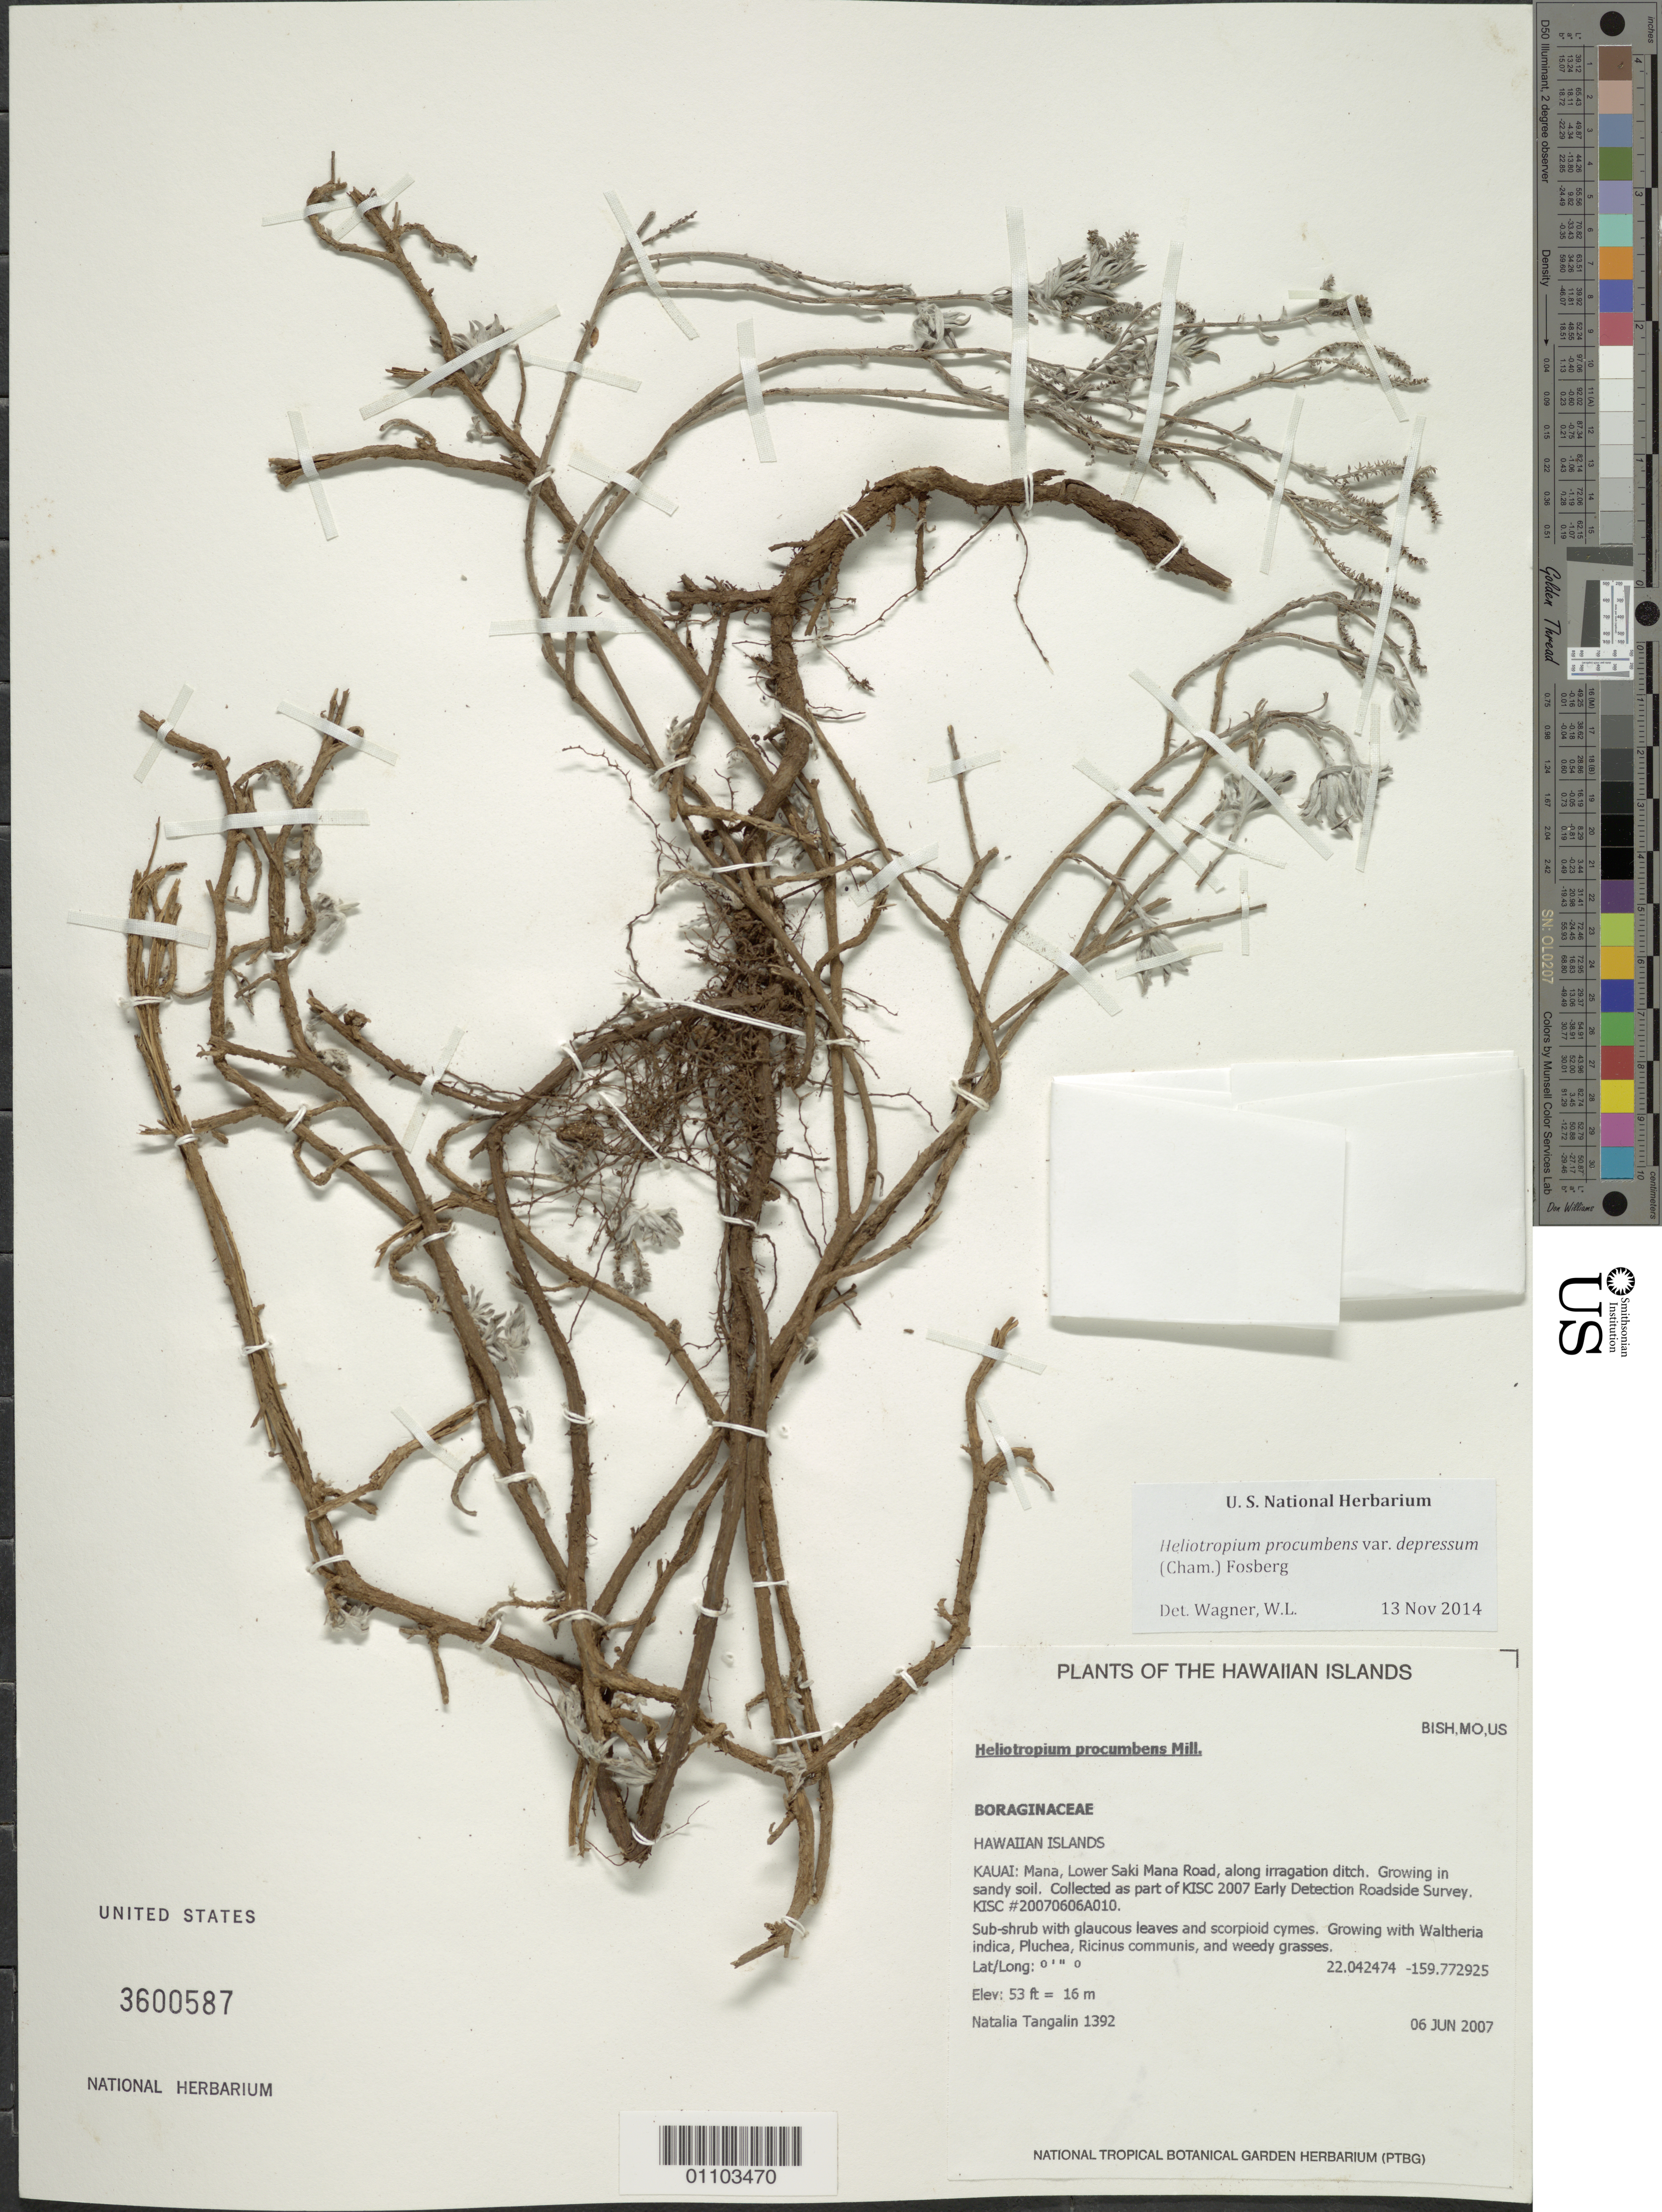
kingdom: Plantae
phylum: Tracheophyta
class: Magnoliopsida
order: Boraginales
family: Heliotropiaceae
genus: Euploca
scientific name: Euploca procumbens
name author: (Mill.) Diane & Hilger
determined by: Wagner, W. L., (BOT), Smithsonian Institution - National Museum of Natural History (UNITED STATES)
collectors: N. Tangalin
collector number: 1392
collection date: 2007-06-06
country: United States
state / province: Hawaii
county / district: Kaui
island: Kaua'i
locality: Mana, lower Saki Mana road, along irrigation ditch.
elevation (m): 16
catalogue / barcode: US 3600587